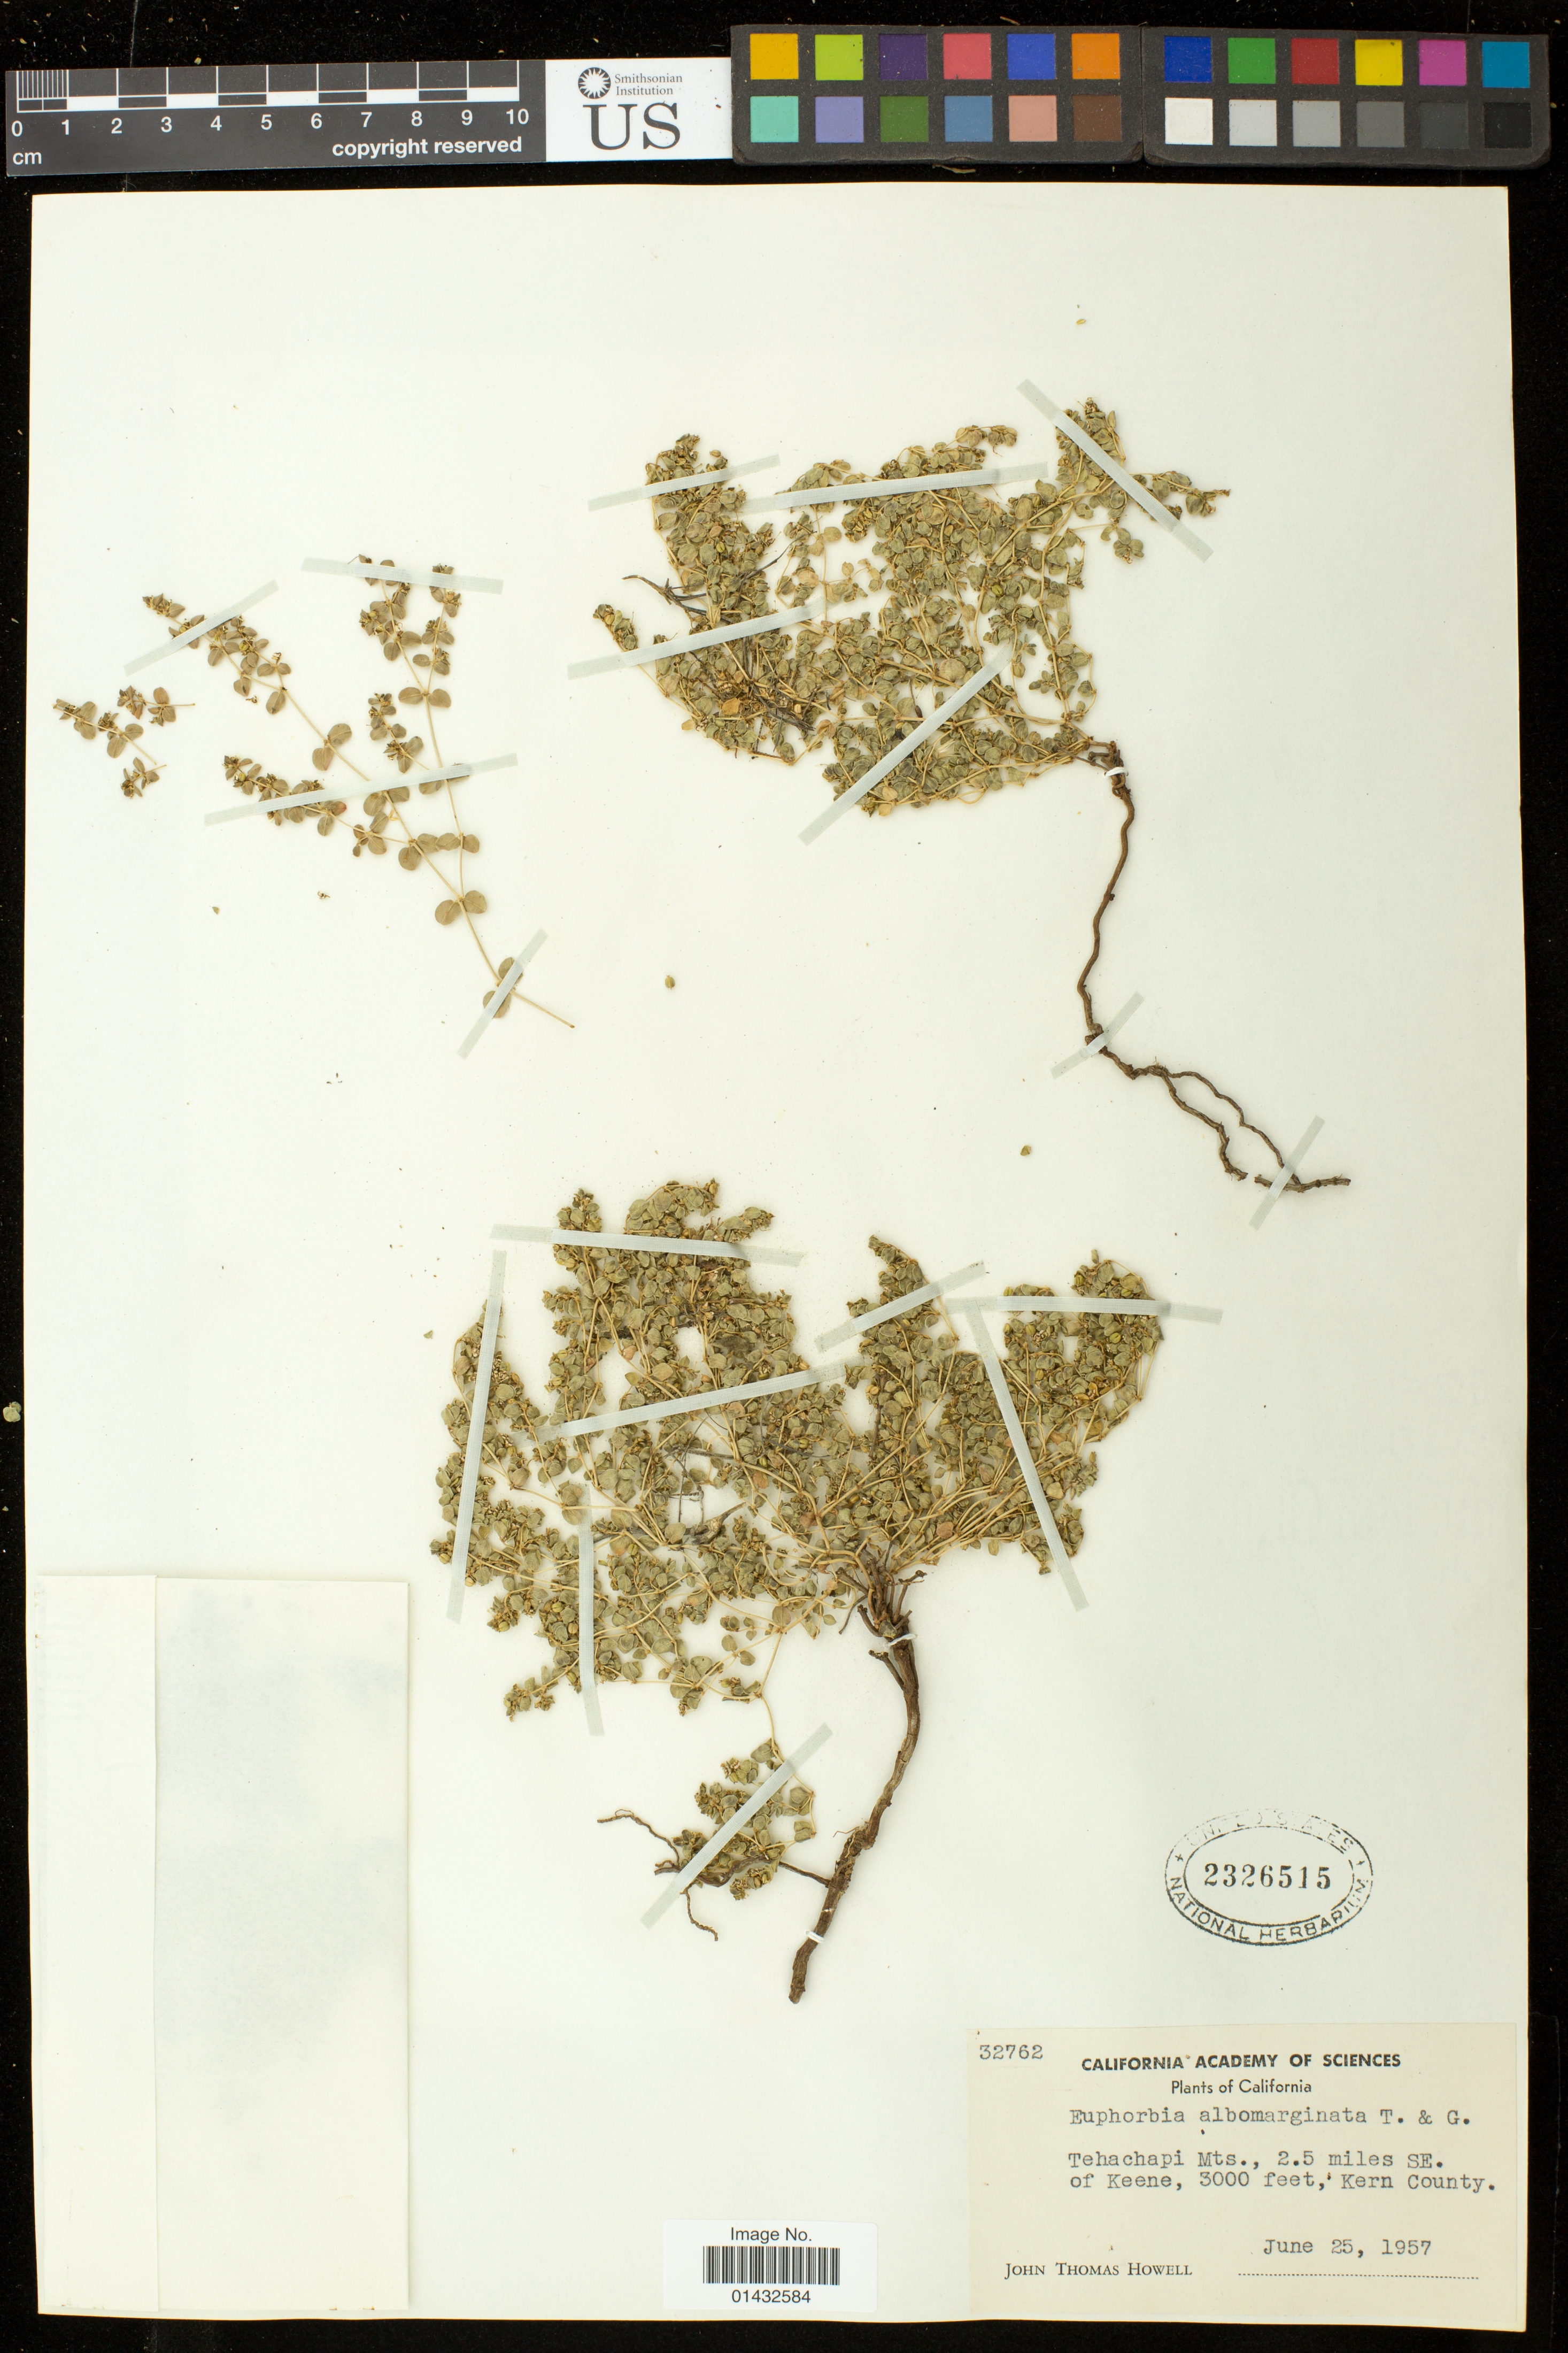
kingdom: Plantae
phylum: Tracheophyta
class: Magnoliopsida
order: Malpighiales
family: Euphorbiaceae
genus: Euphorbia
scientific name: Euphorbia albomarginata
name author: Torr. & A. Gray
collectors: J. T. Howell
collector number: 32762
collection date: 1957-06-25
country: United States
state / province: California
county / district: Kern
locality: Tehachapi Mts., 2.5 miles SE. of Keene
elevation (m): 914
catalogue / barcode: US 2326515